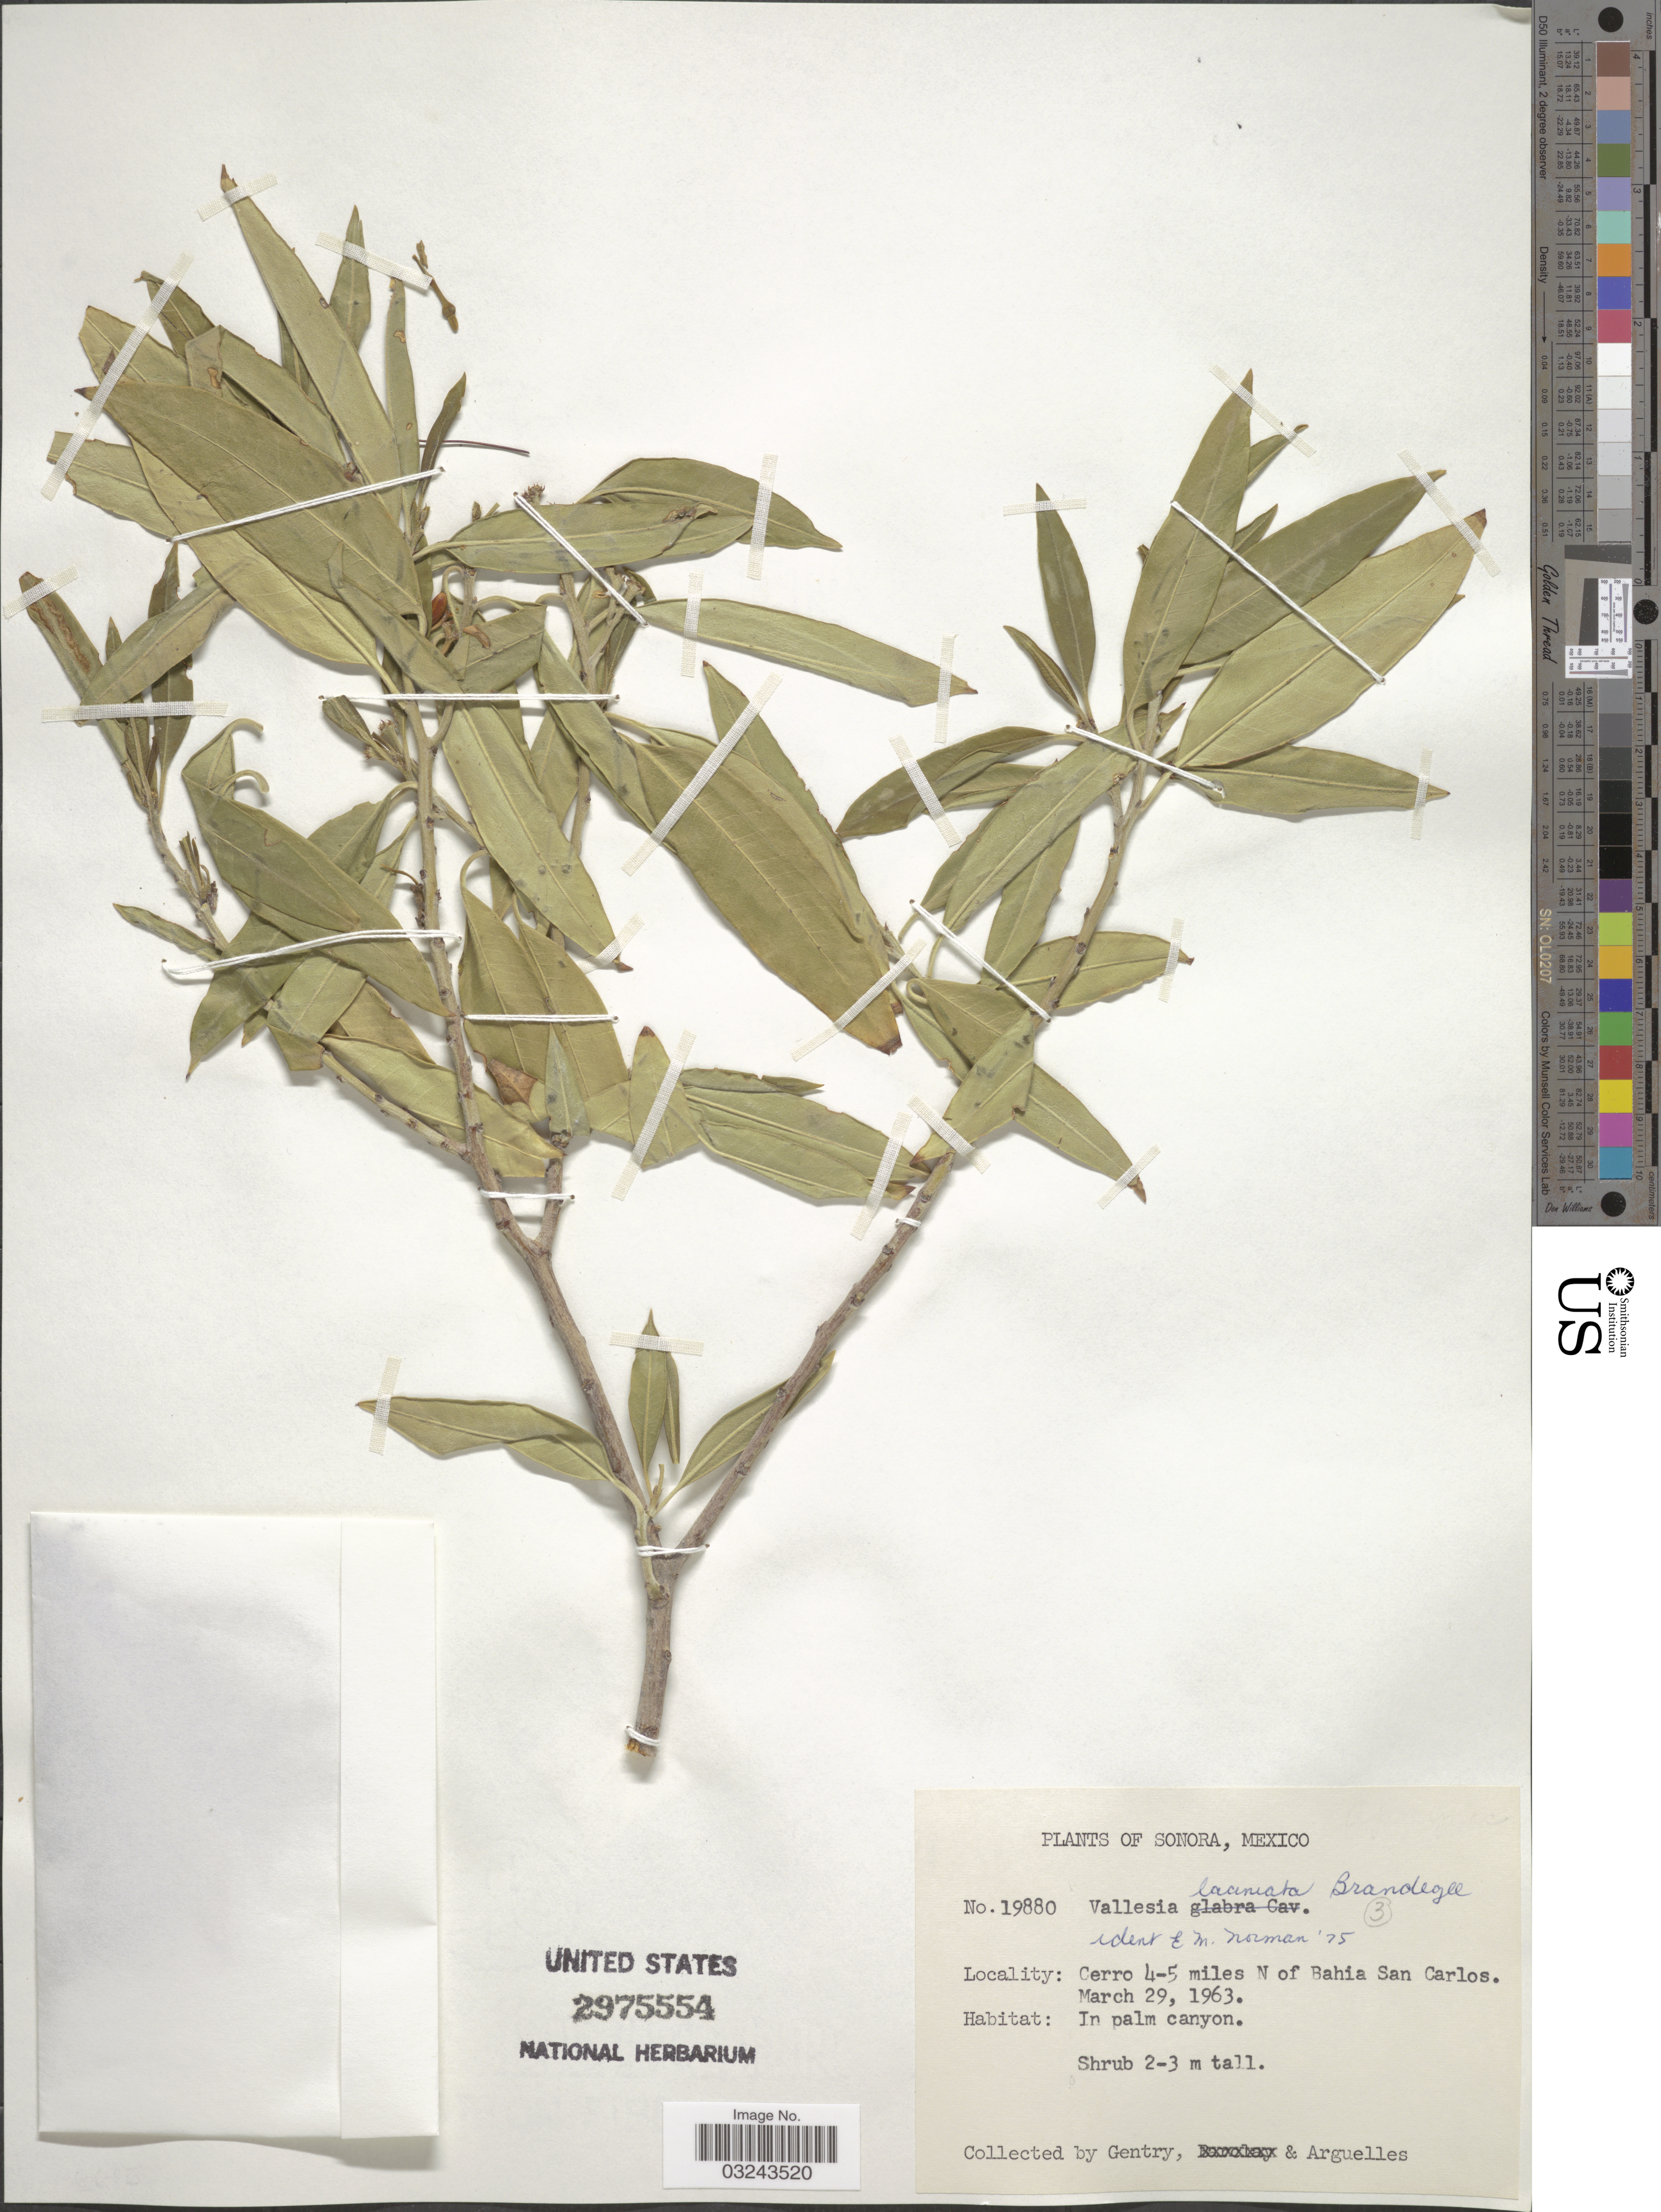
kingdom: Plantae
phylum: Tracheophyta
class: Magnoliopsida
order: Gentianales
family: Apocynaceae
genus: Vallesia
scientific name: Vallesia laciniata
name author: Brandegee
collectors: Gentry, -- & Arguelles, --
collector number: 19880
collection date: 1963-03-29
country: Mexico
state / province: Sonora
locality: Cerro 4-5 miles N of Bahia San Carlos. In palm canyon.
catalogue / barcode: US 2975554